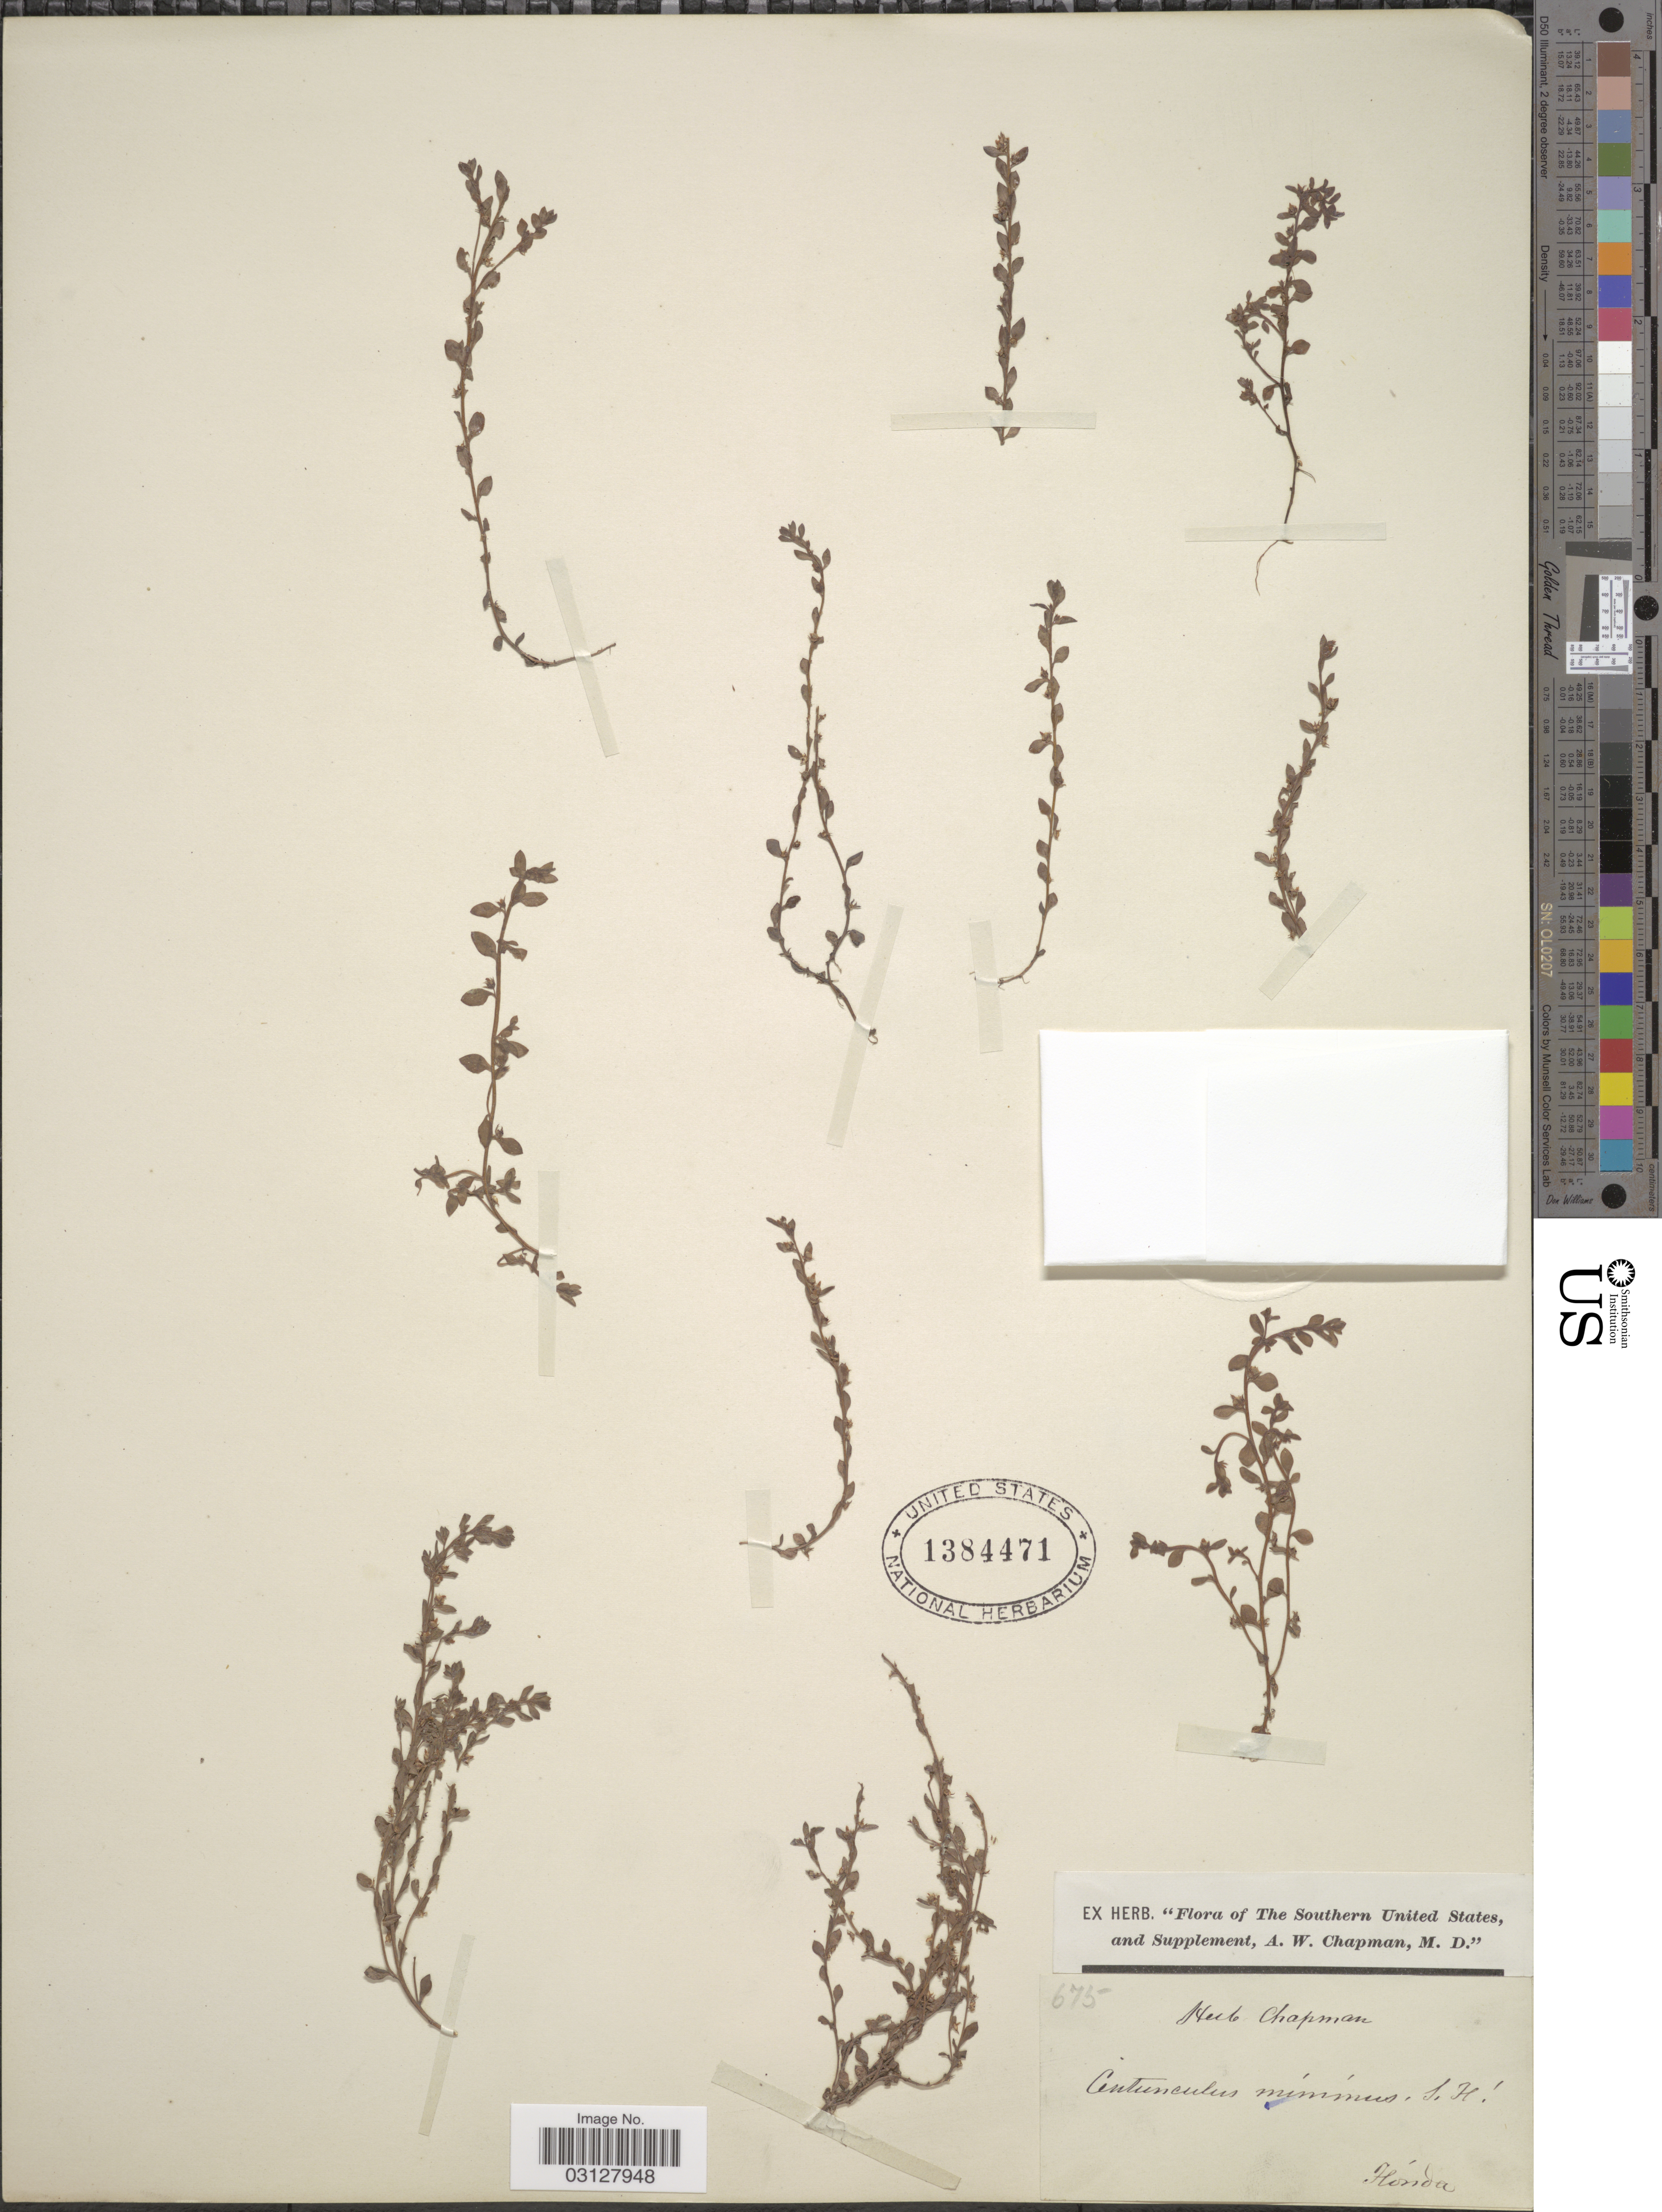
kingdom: Plantae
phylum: Tracheophyta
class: Magnoliopsida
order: Ericales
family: Primulaceae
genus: Centunculus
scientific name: Centunculus minimus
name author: L.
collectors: A. W. Chapman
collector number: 675?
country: United States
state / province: Florida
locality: Southern United States.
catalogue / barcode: US 1384471